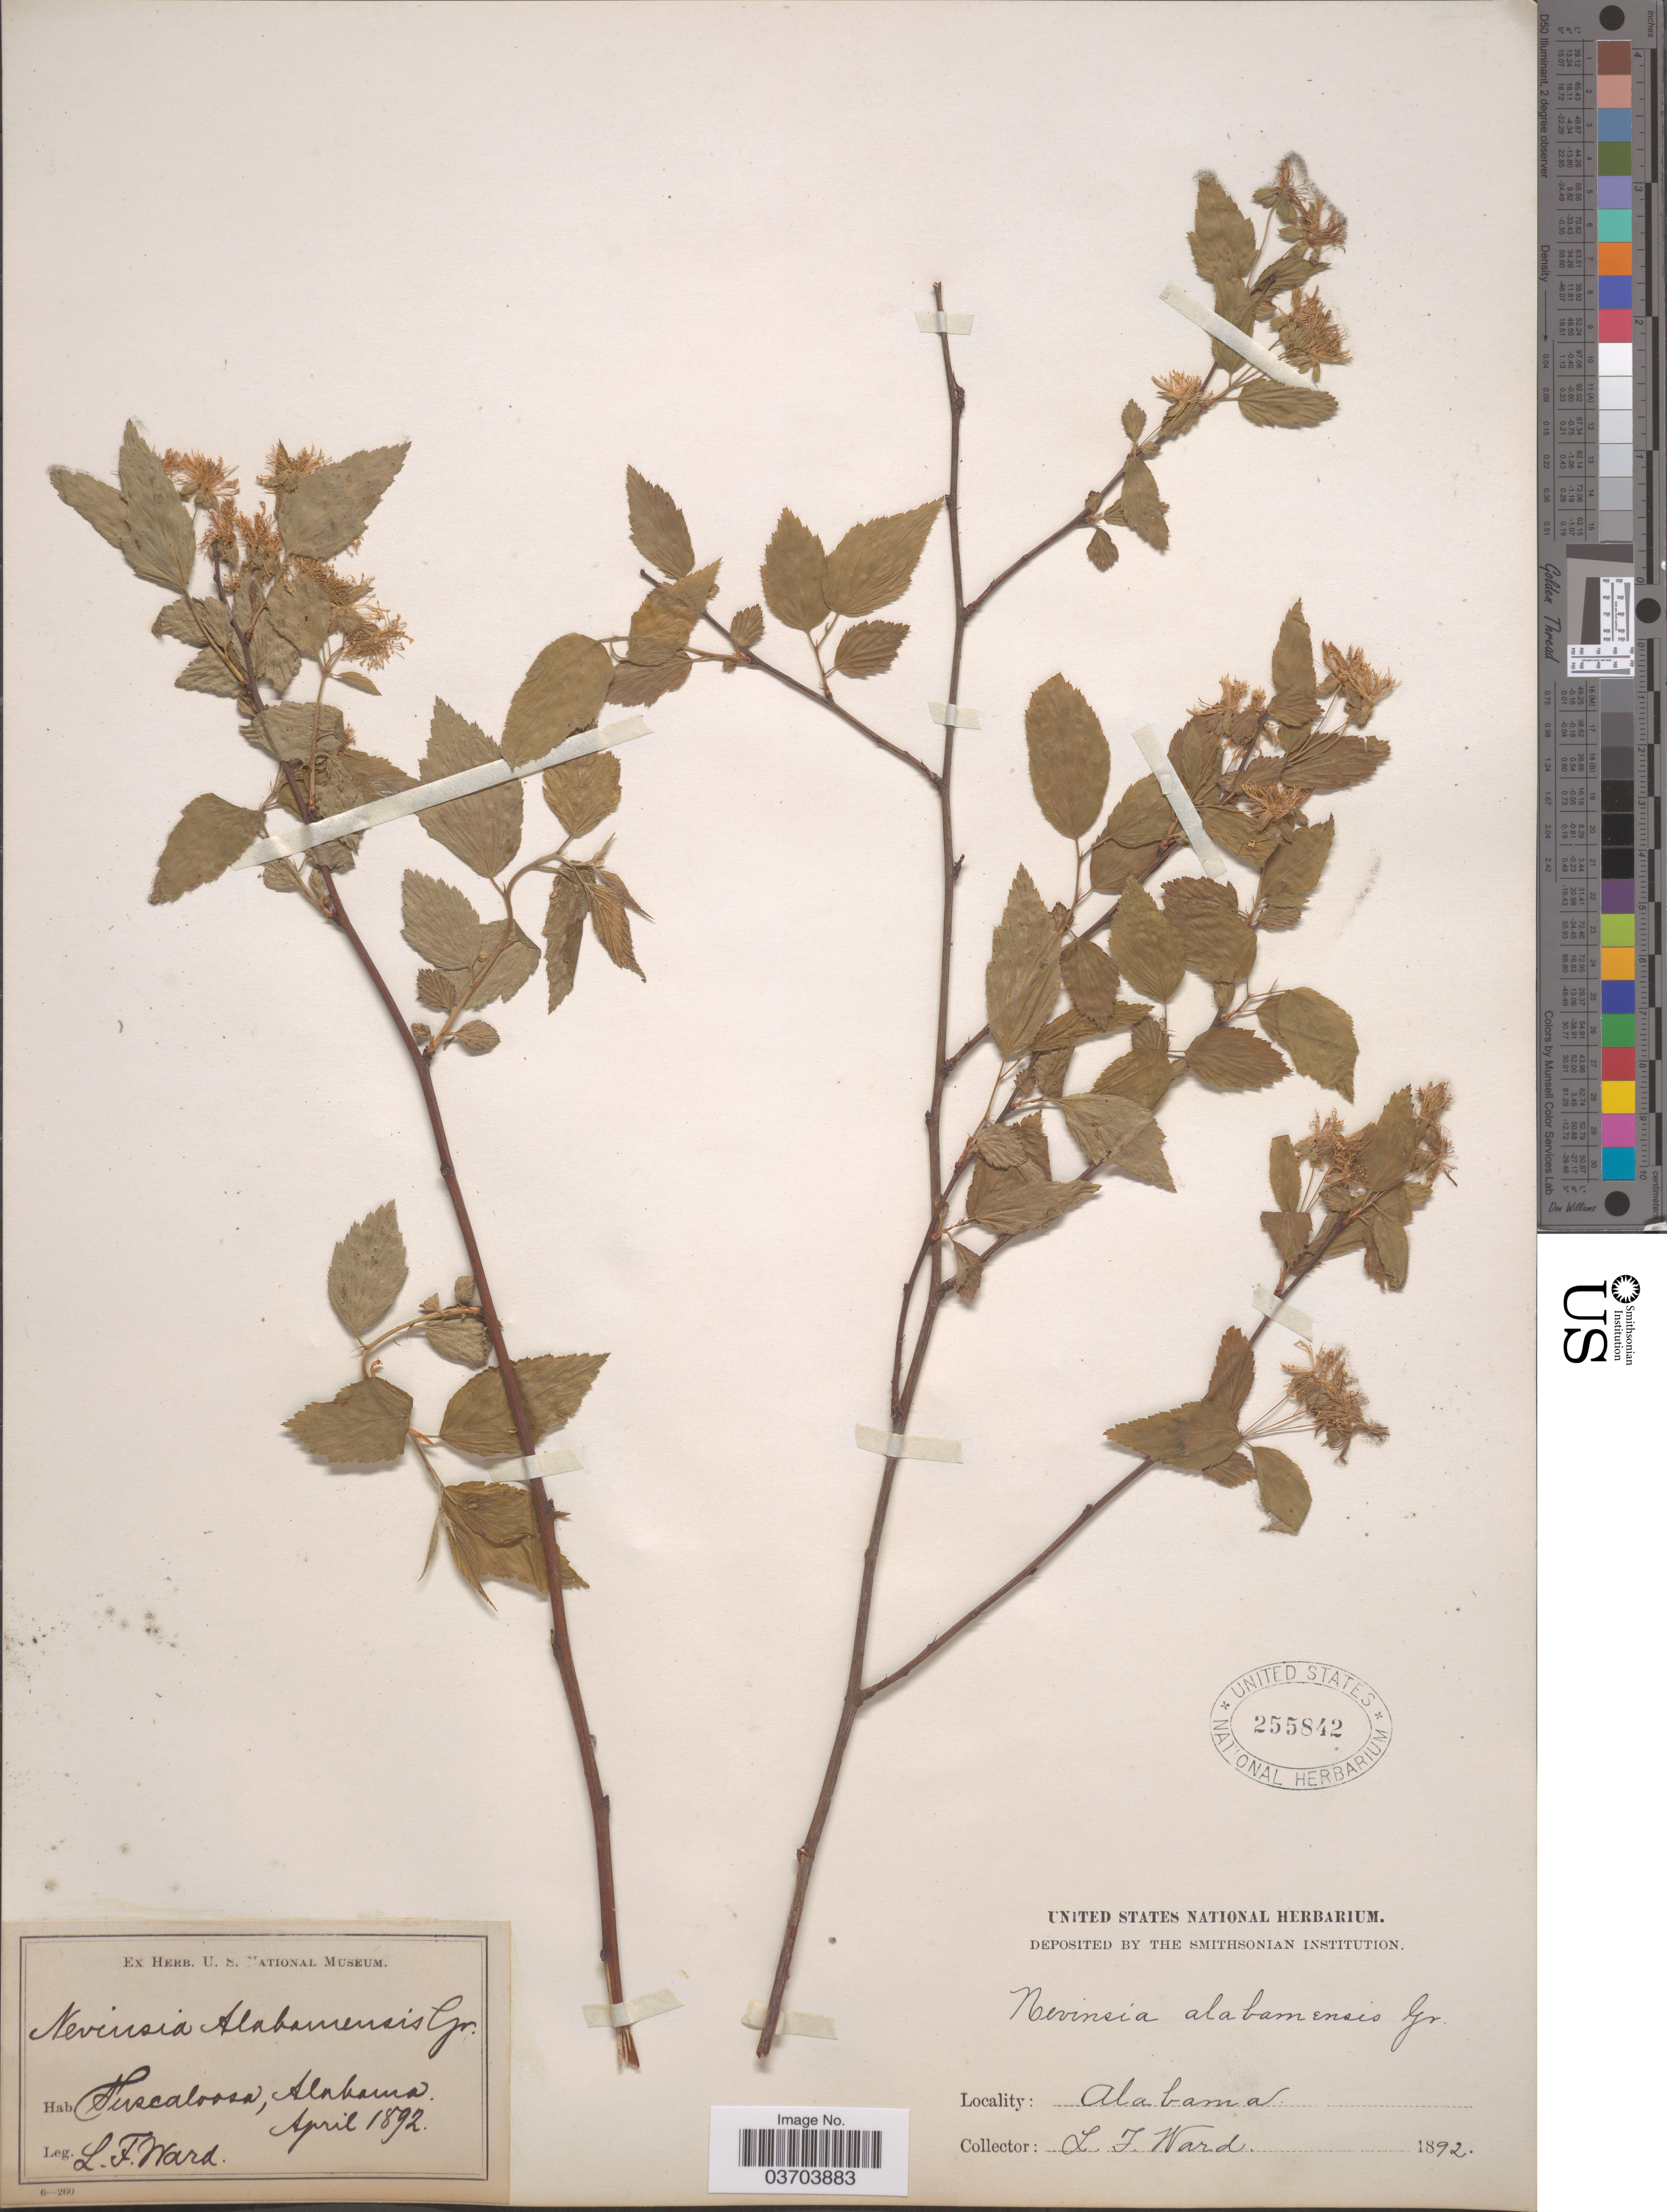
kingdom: Plantae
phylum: Tracheophyta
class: Magnoliopsida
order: Rosales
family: Rosaceae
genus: Neviusia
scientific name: Neviusia alabamensis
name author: A. Gray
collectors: L. Ward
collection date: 1892-04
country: United States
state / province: Alabama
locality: Tuscaloosa.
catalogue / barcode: US 255842